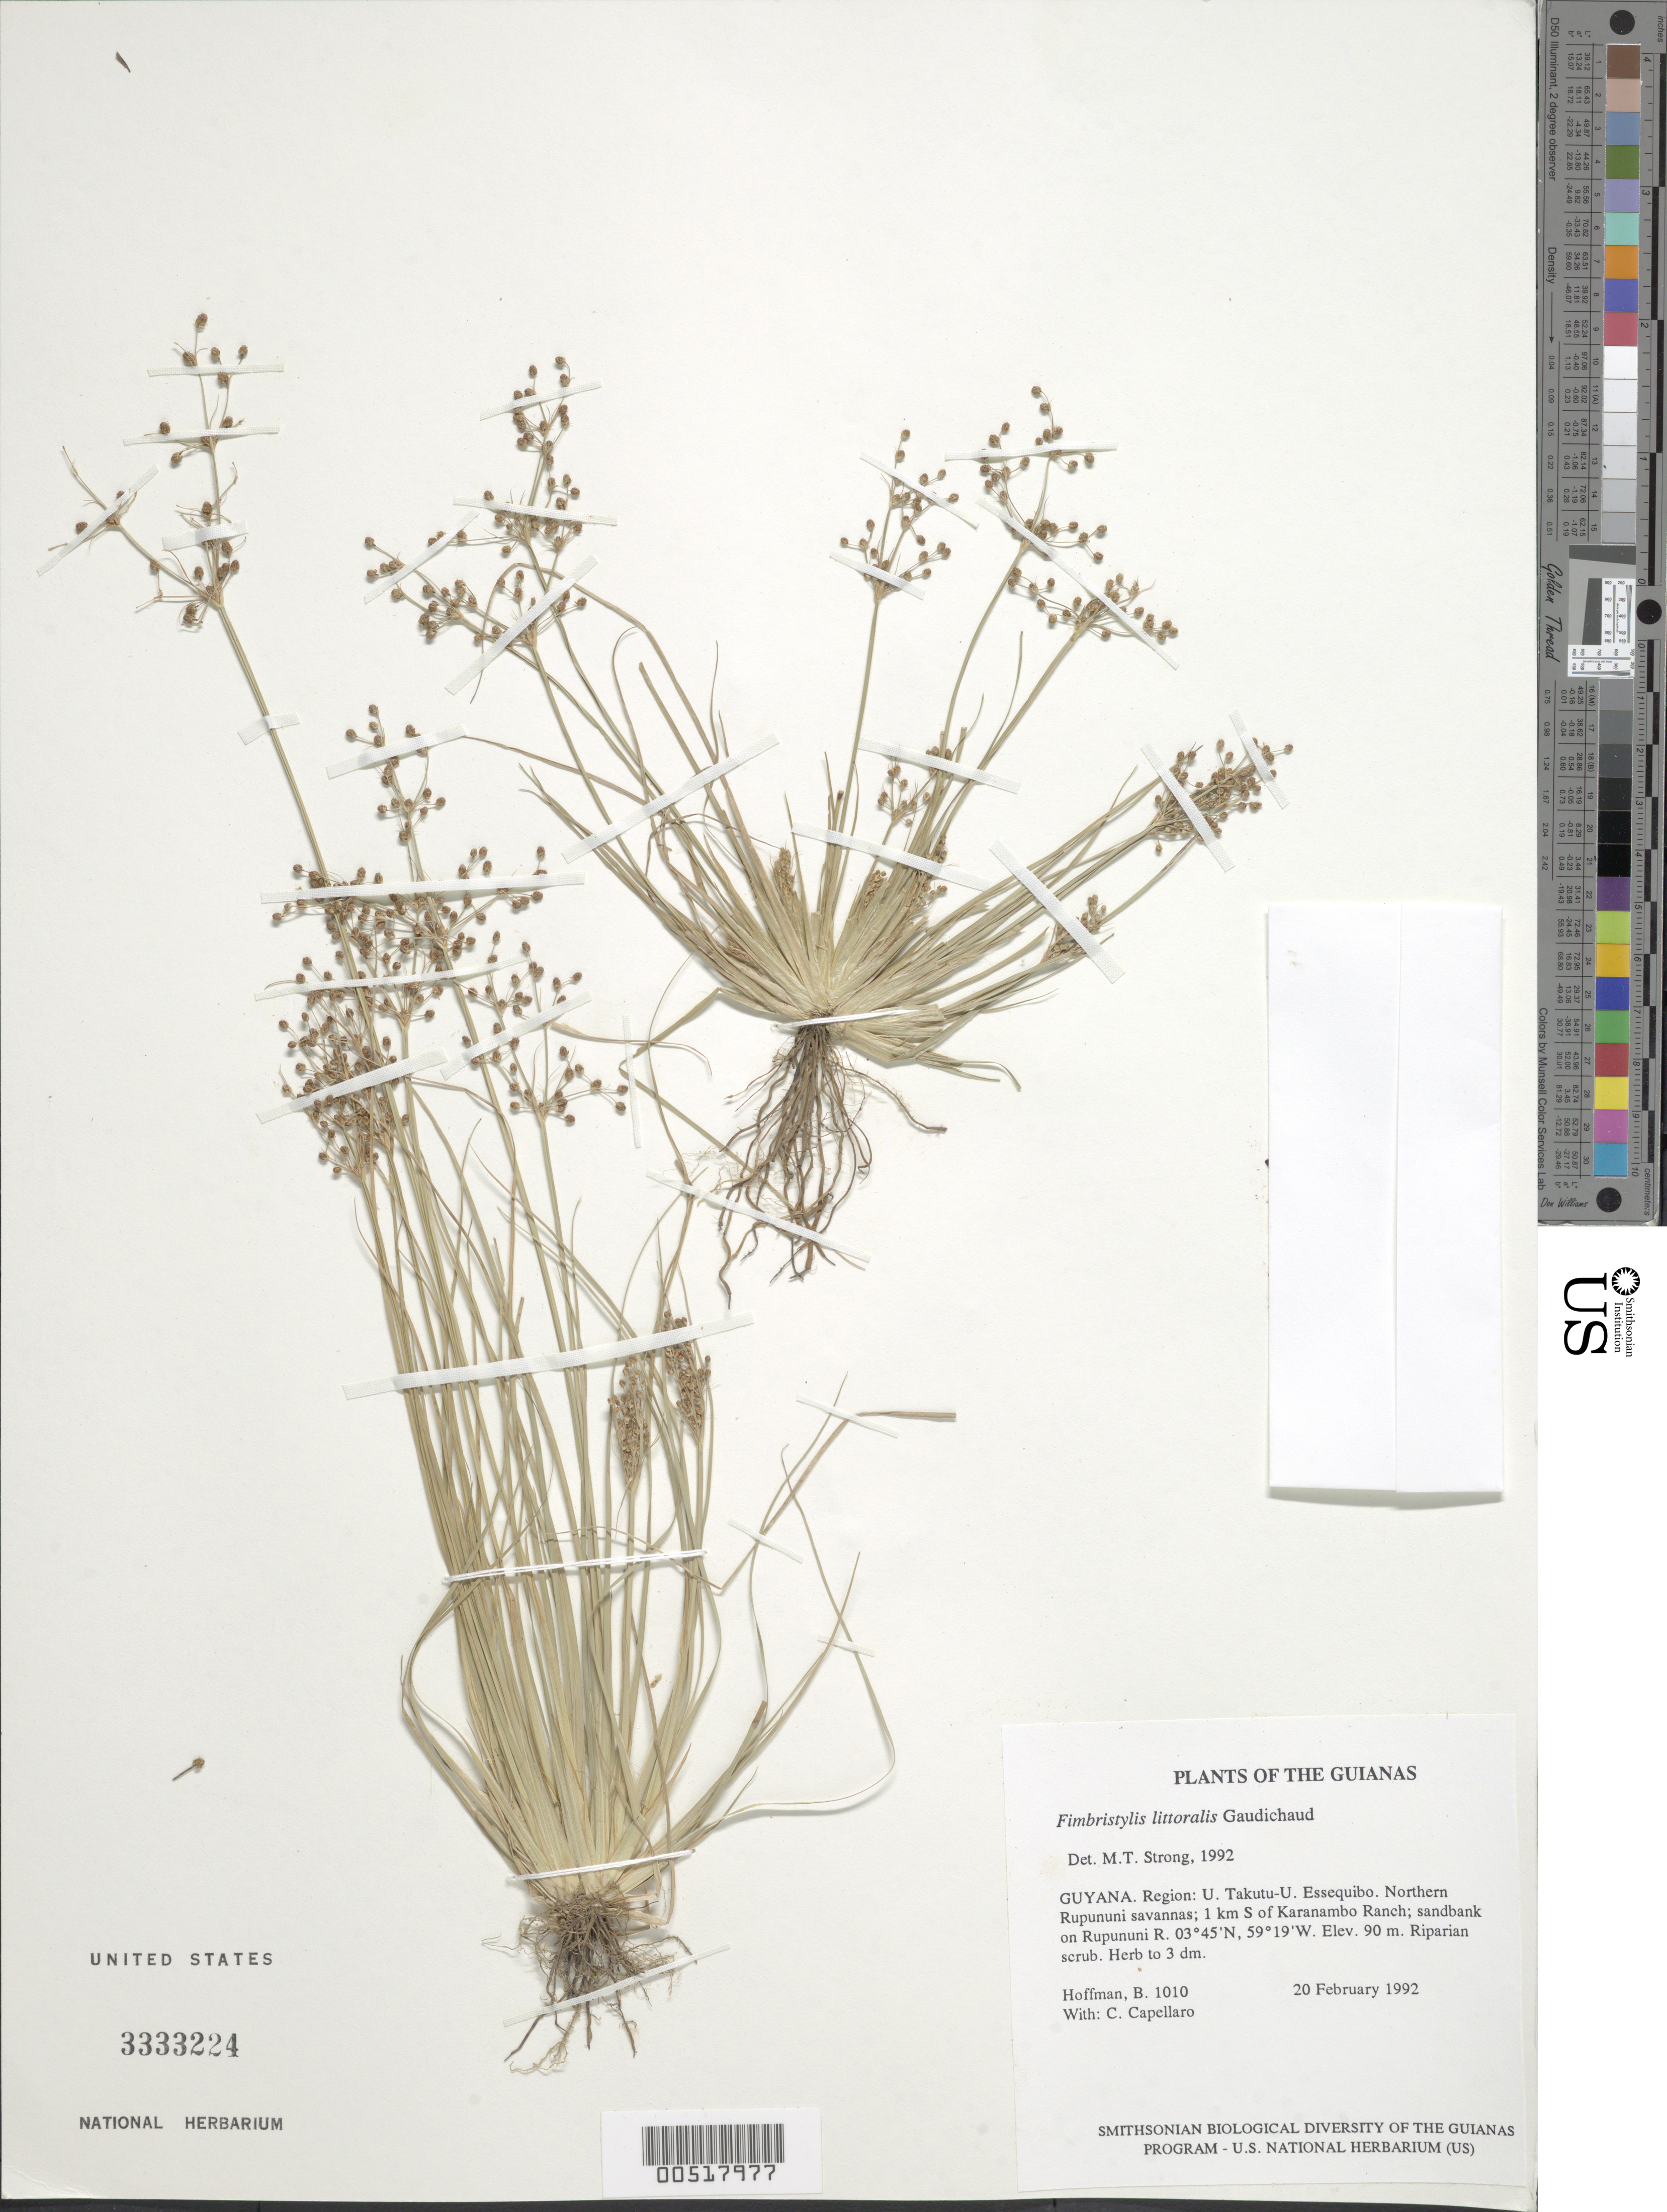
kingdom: Plantae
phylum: Tracheophyta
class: Liliopsida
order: Poales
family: Cyperaceae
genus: Fimbristylis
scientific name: Fimbristylis littoralis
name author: Gaudich.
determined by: Strong, M. T., (US), Smithsonian Institution - National Museum of Natural History (UNITED STATES)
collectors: B. Hoffman & C. Capellaro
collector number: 1010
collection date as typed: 20 February 1992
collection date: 1992-02-20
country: Guyana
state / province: U. Takutu-U. Essequibo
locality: Northern Rupununi savannas; 1 km S of Karanambo Ranch; sandbank on Rupununi River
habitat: Riparian scrub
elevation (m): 90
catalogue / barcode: US 3333224